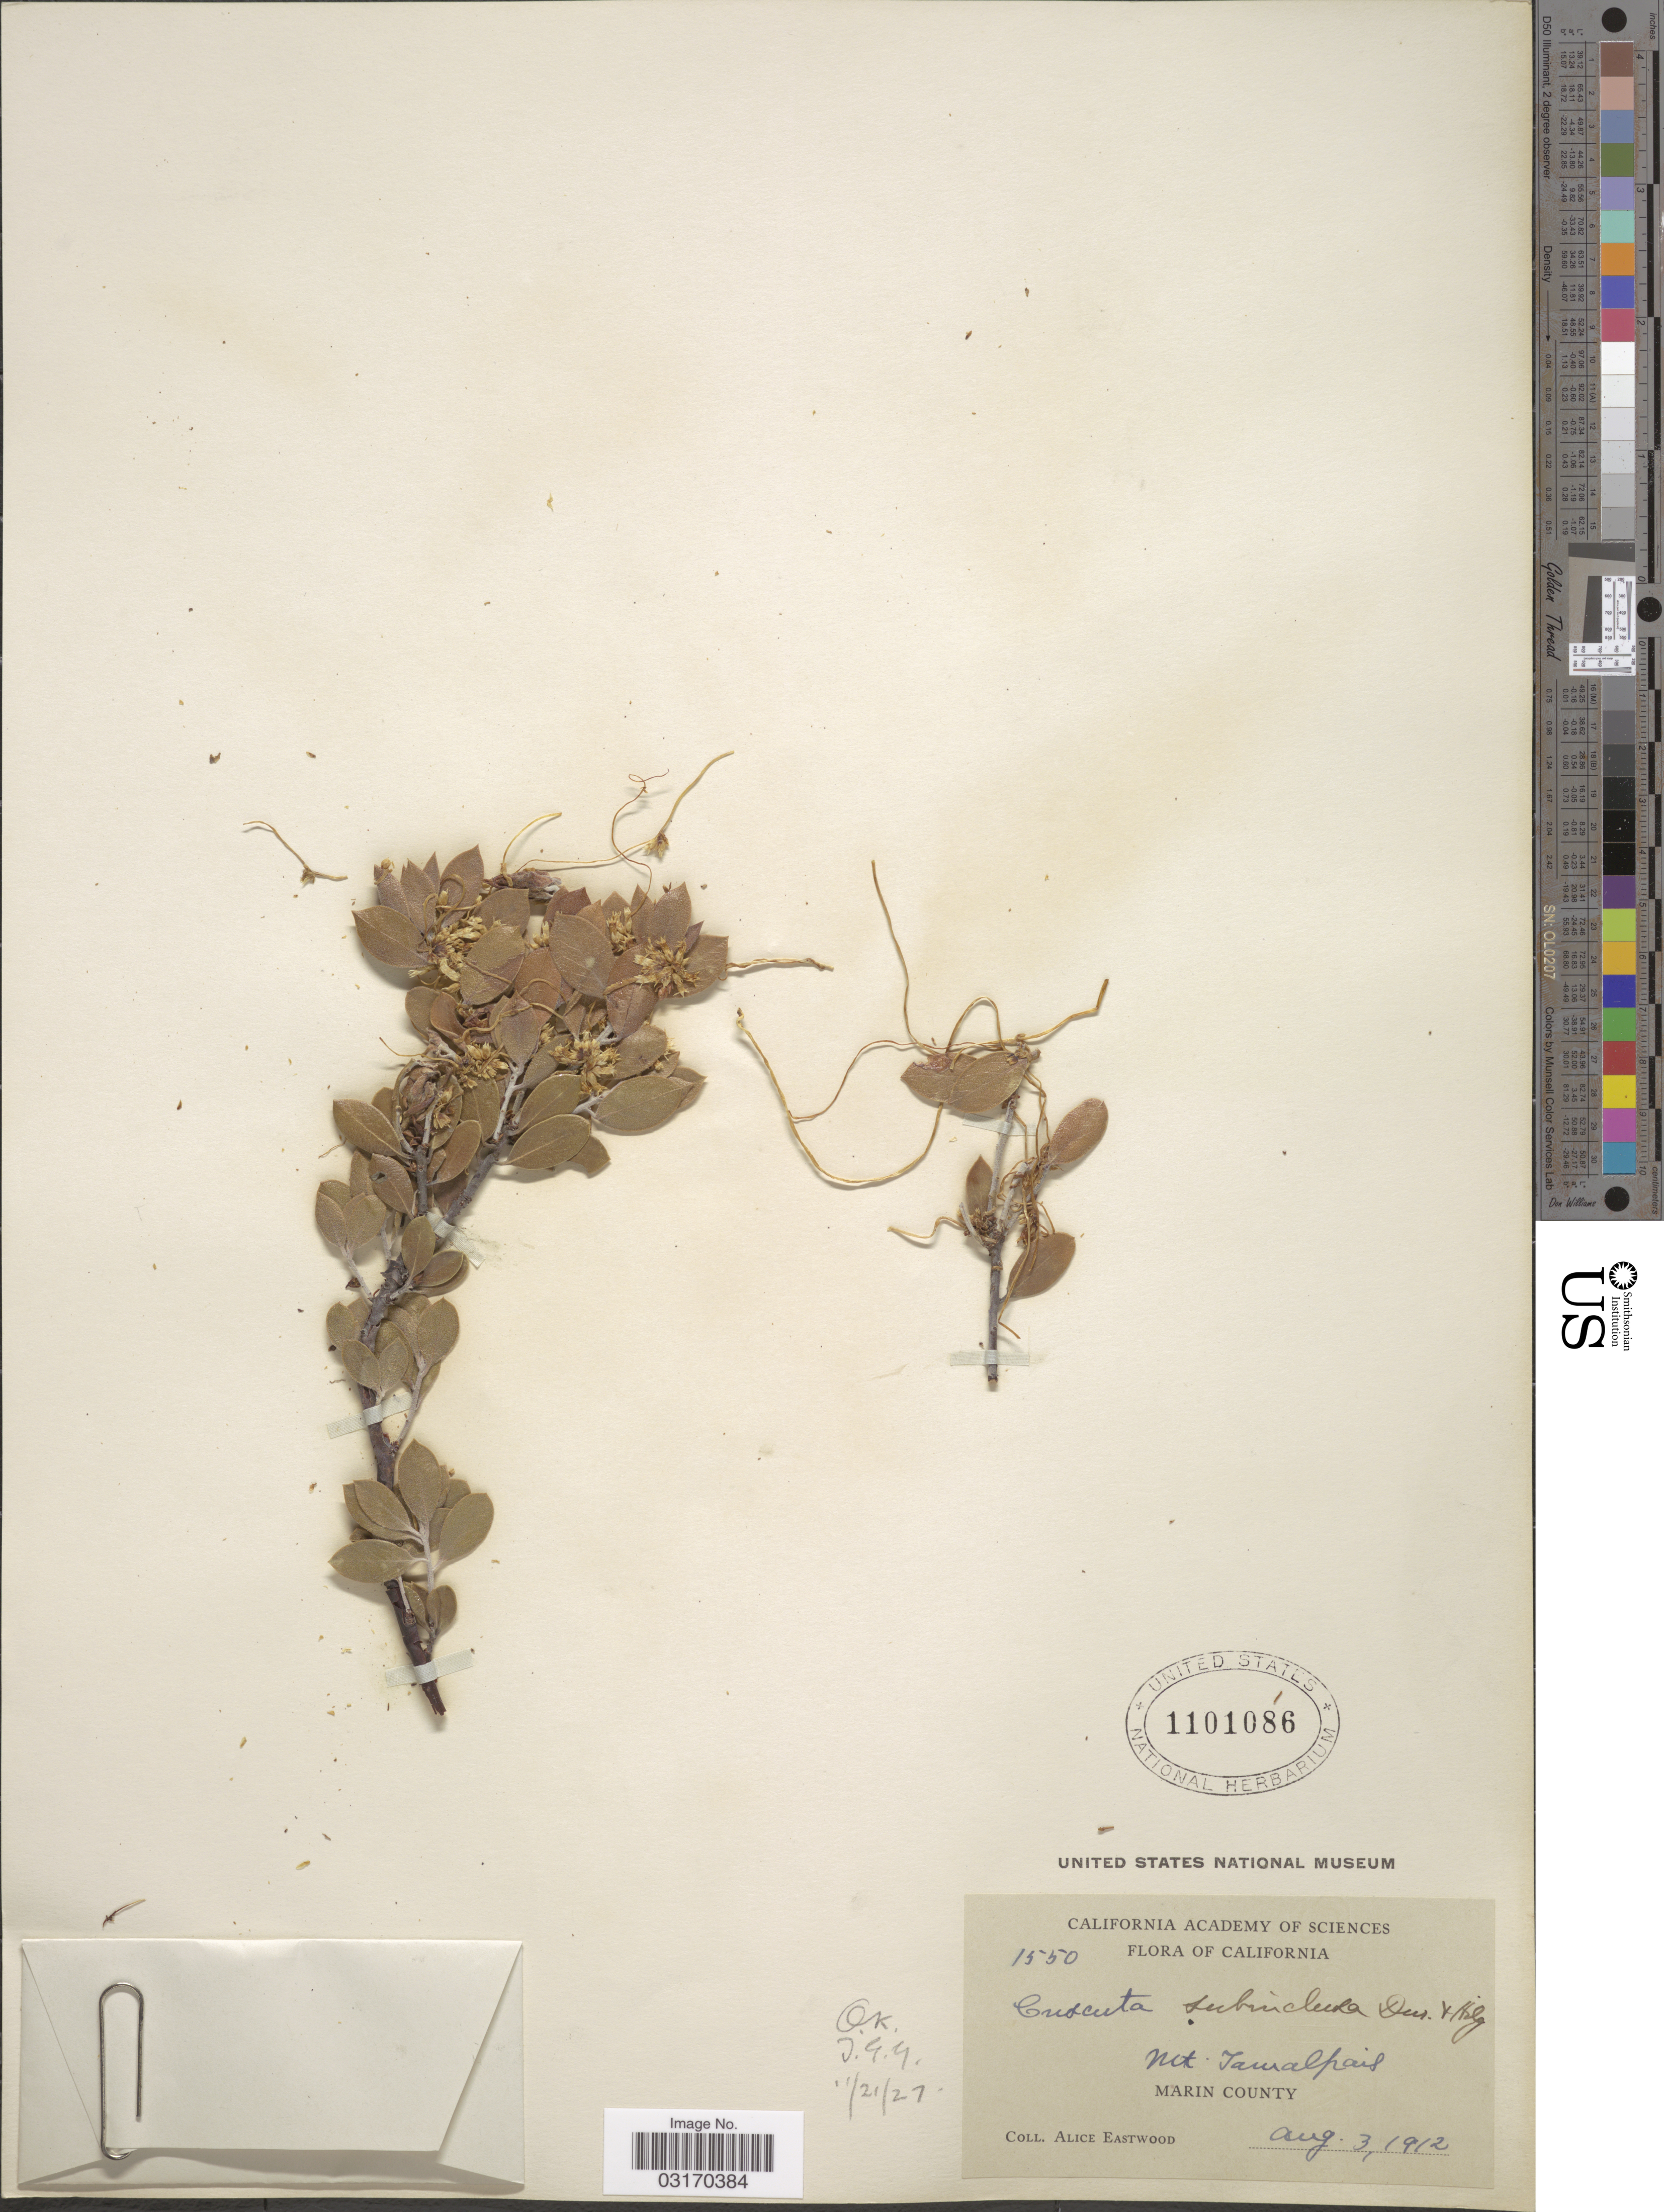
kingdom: Plantae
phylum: Tracheophyta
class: Magnoliopsida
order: Solanales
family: Convolvulaceae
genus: Cuscuta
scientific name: Cuscuta subinclusa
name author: Durand & Hilg.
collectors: A. Eastwood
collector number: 1550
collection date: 1912-08-03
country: United States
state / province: California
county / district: Marin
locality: Mt. Tamalpais. Marin County.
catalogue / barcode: US 1101086